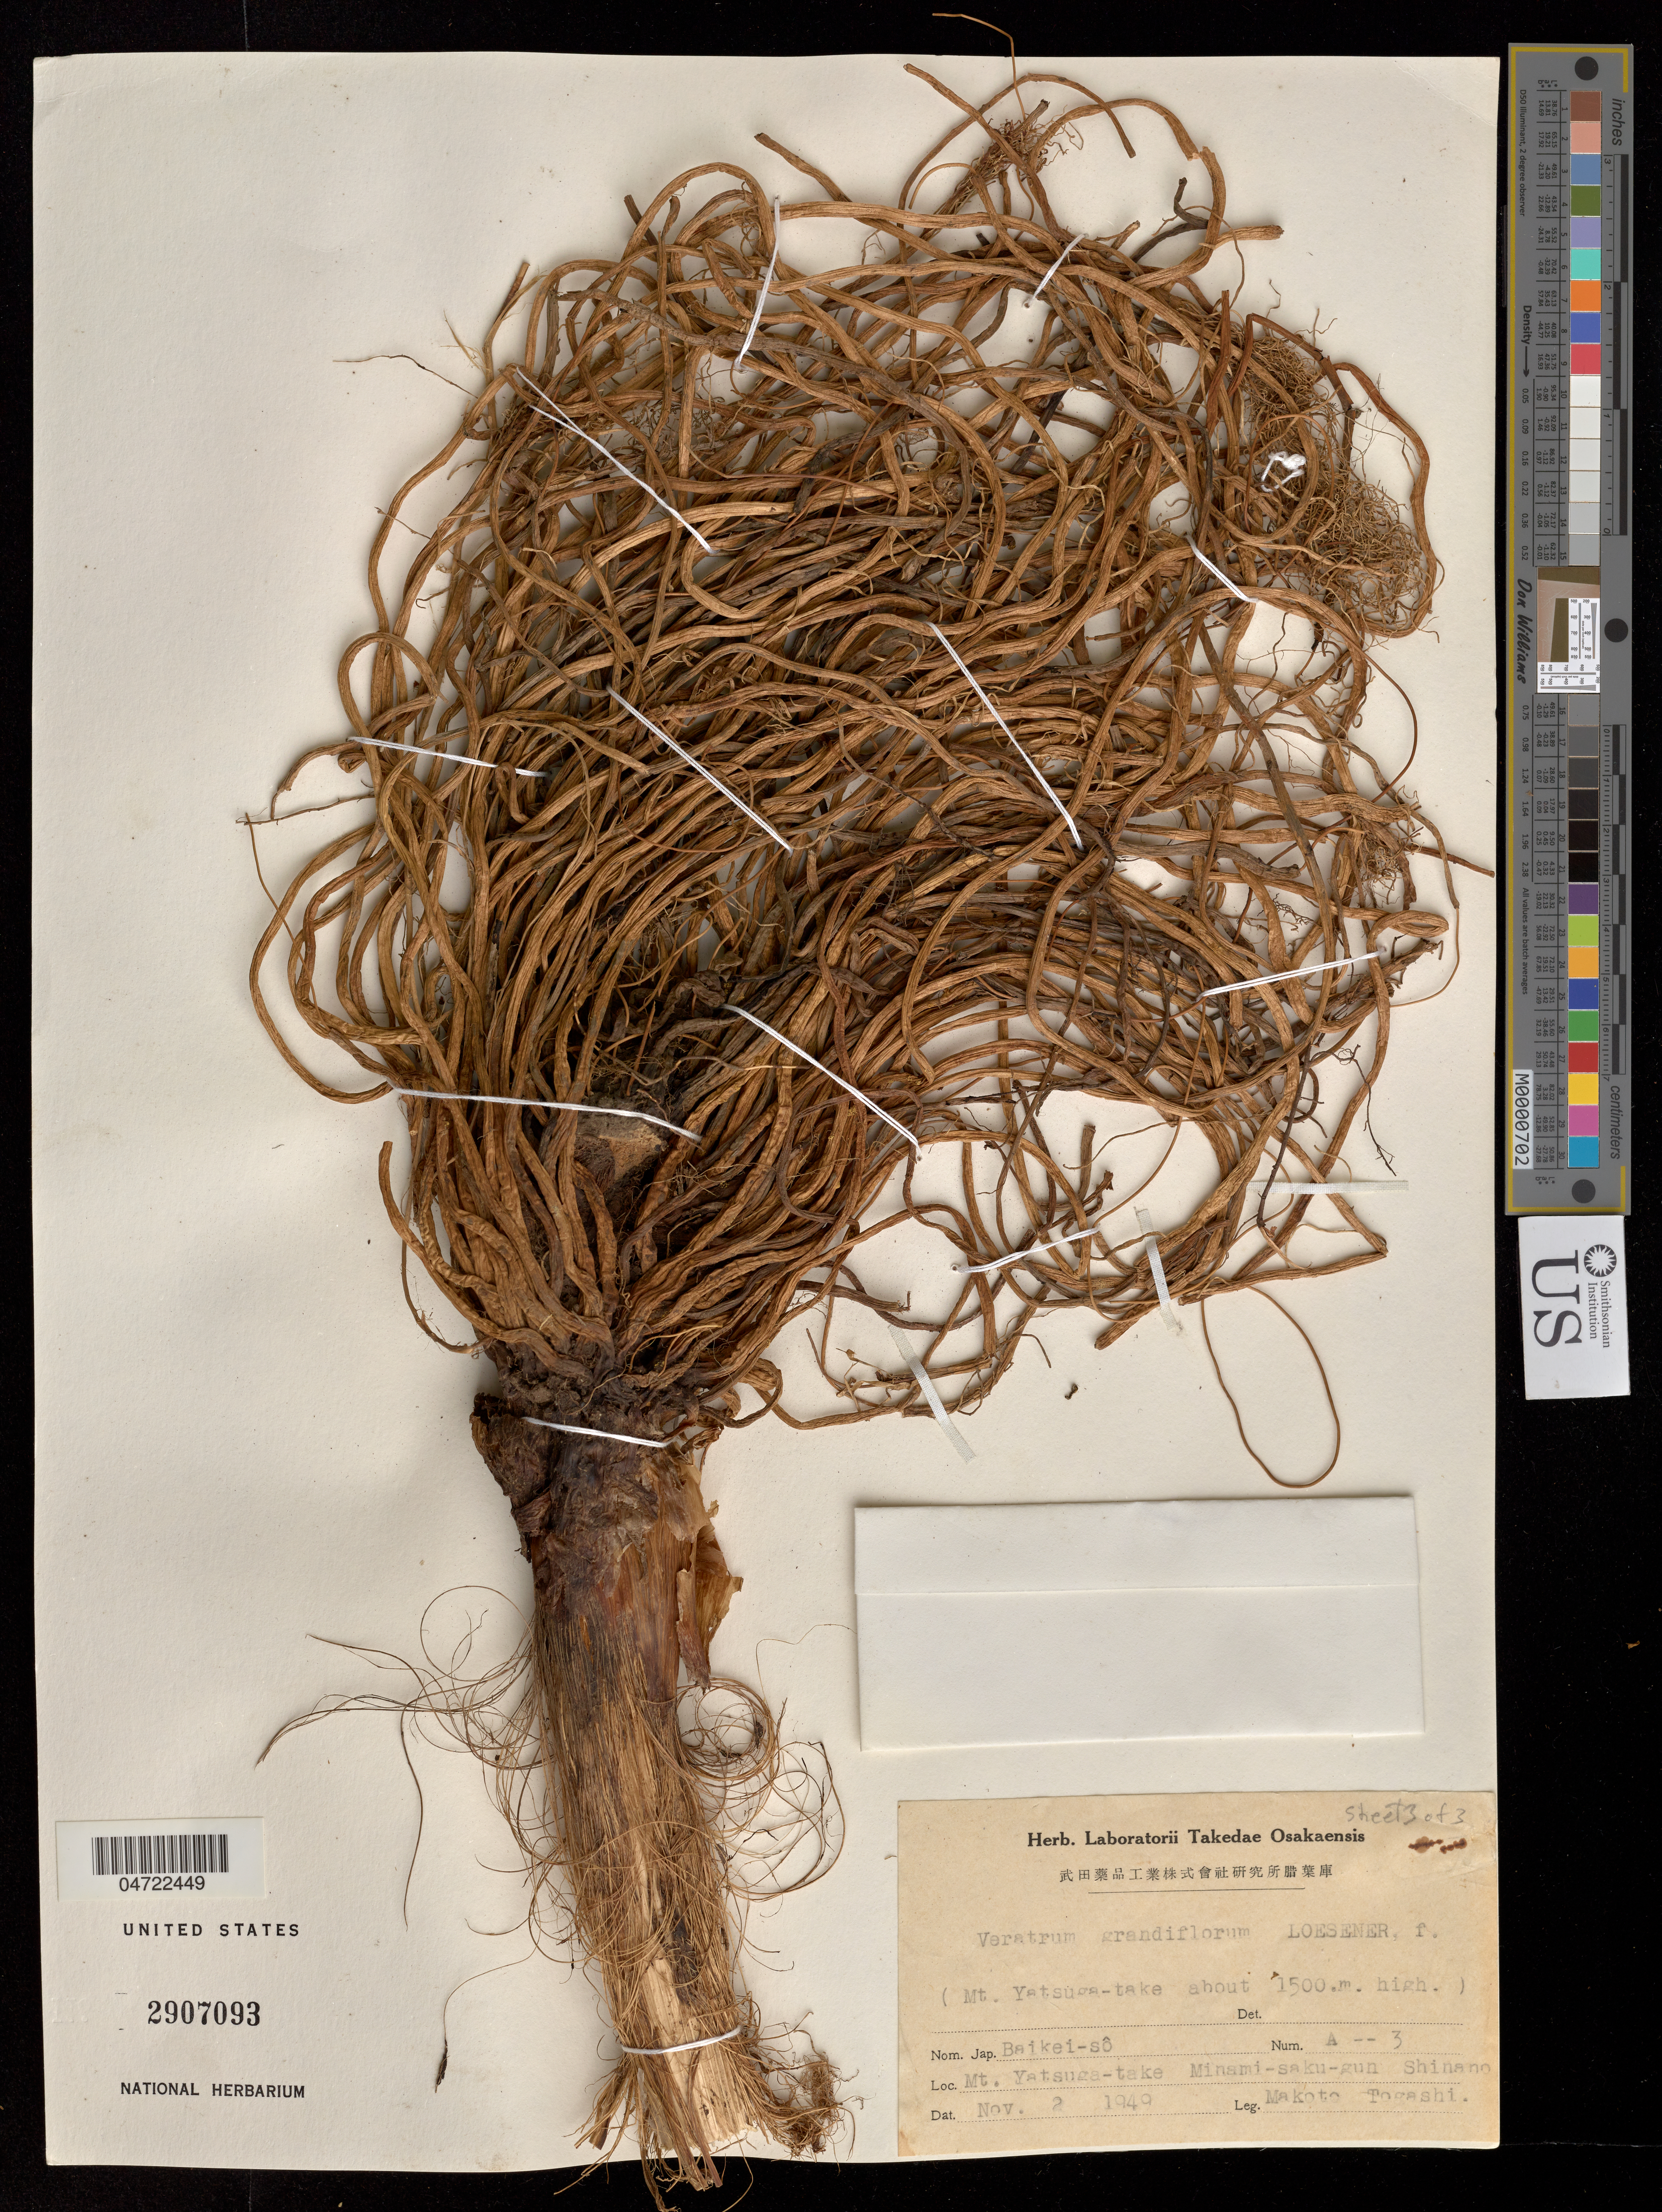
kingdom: Plantae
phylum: Tracheophyta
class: Liliopsida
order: Liliales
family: Melanthiaceae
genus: Veratrum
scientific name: Veratrum grandiflorum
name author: (Maxim. ex Miq.) O. Loes.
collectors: M. Togashi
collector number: A -- 3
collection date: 1949-11-02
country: Japan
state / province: Nagano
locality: Yatsugatake Mountains, Minami-Saku-gun Shinano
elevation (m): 1500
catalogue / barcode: US 2907093